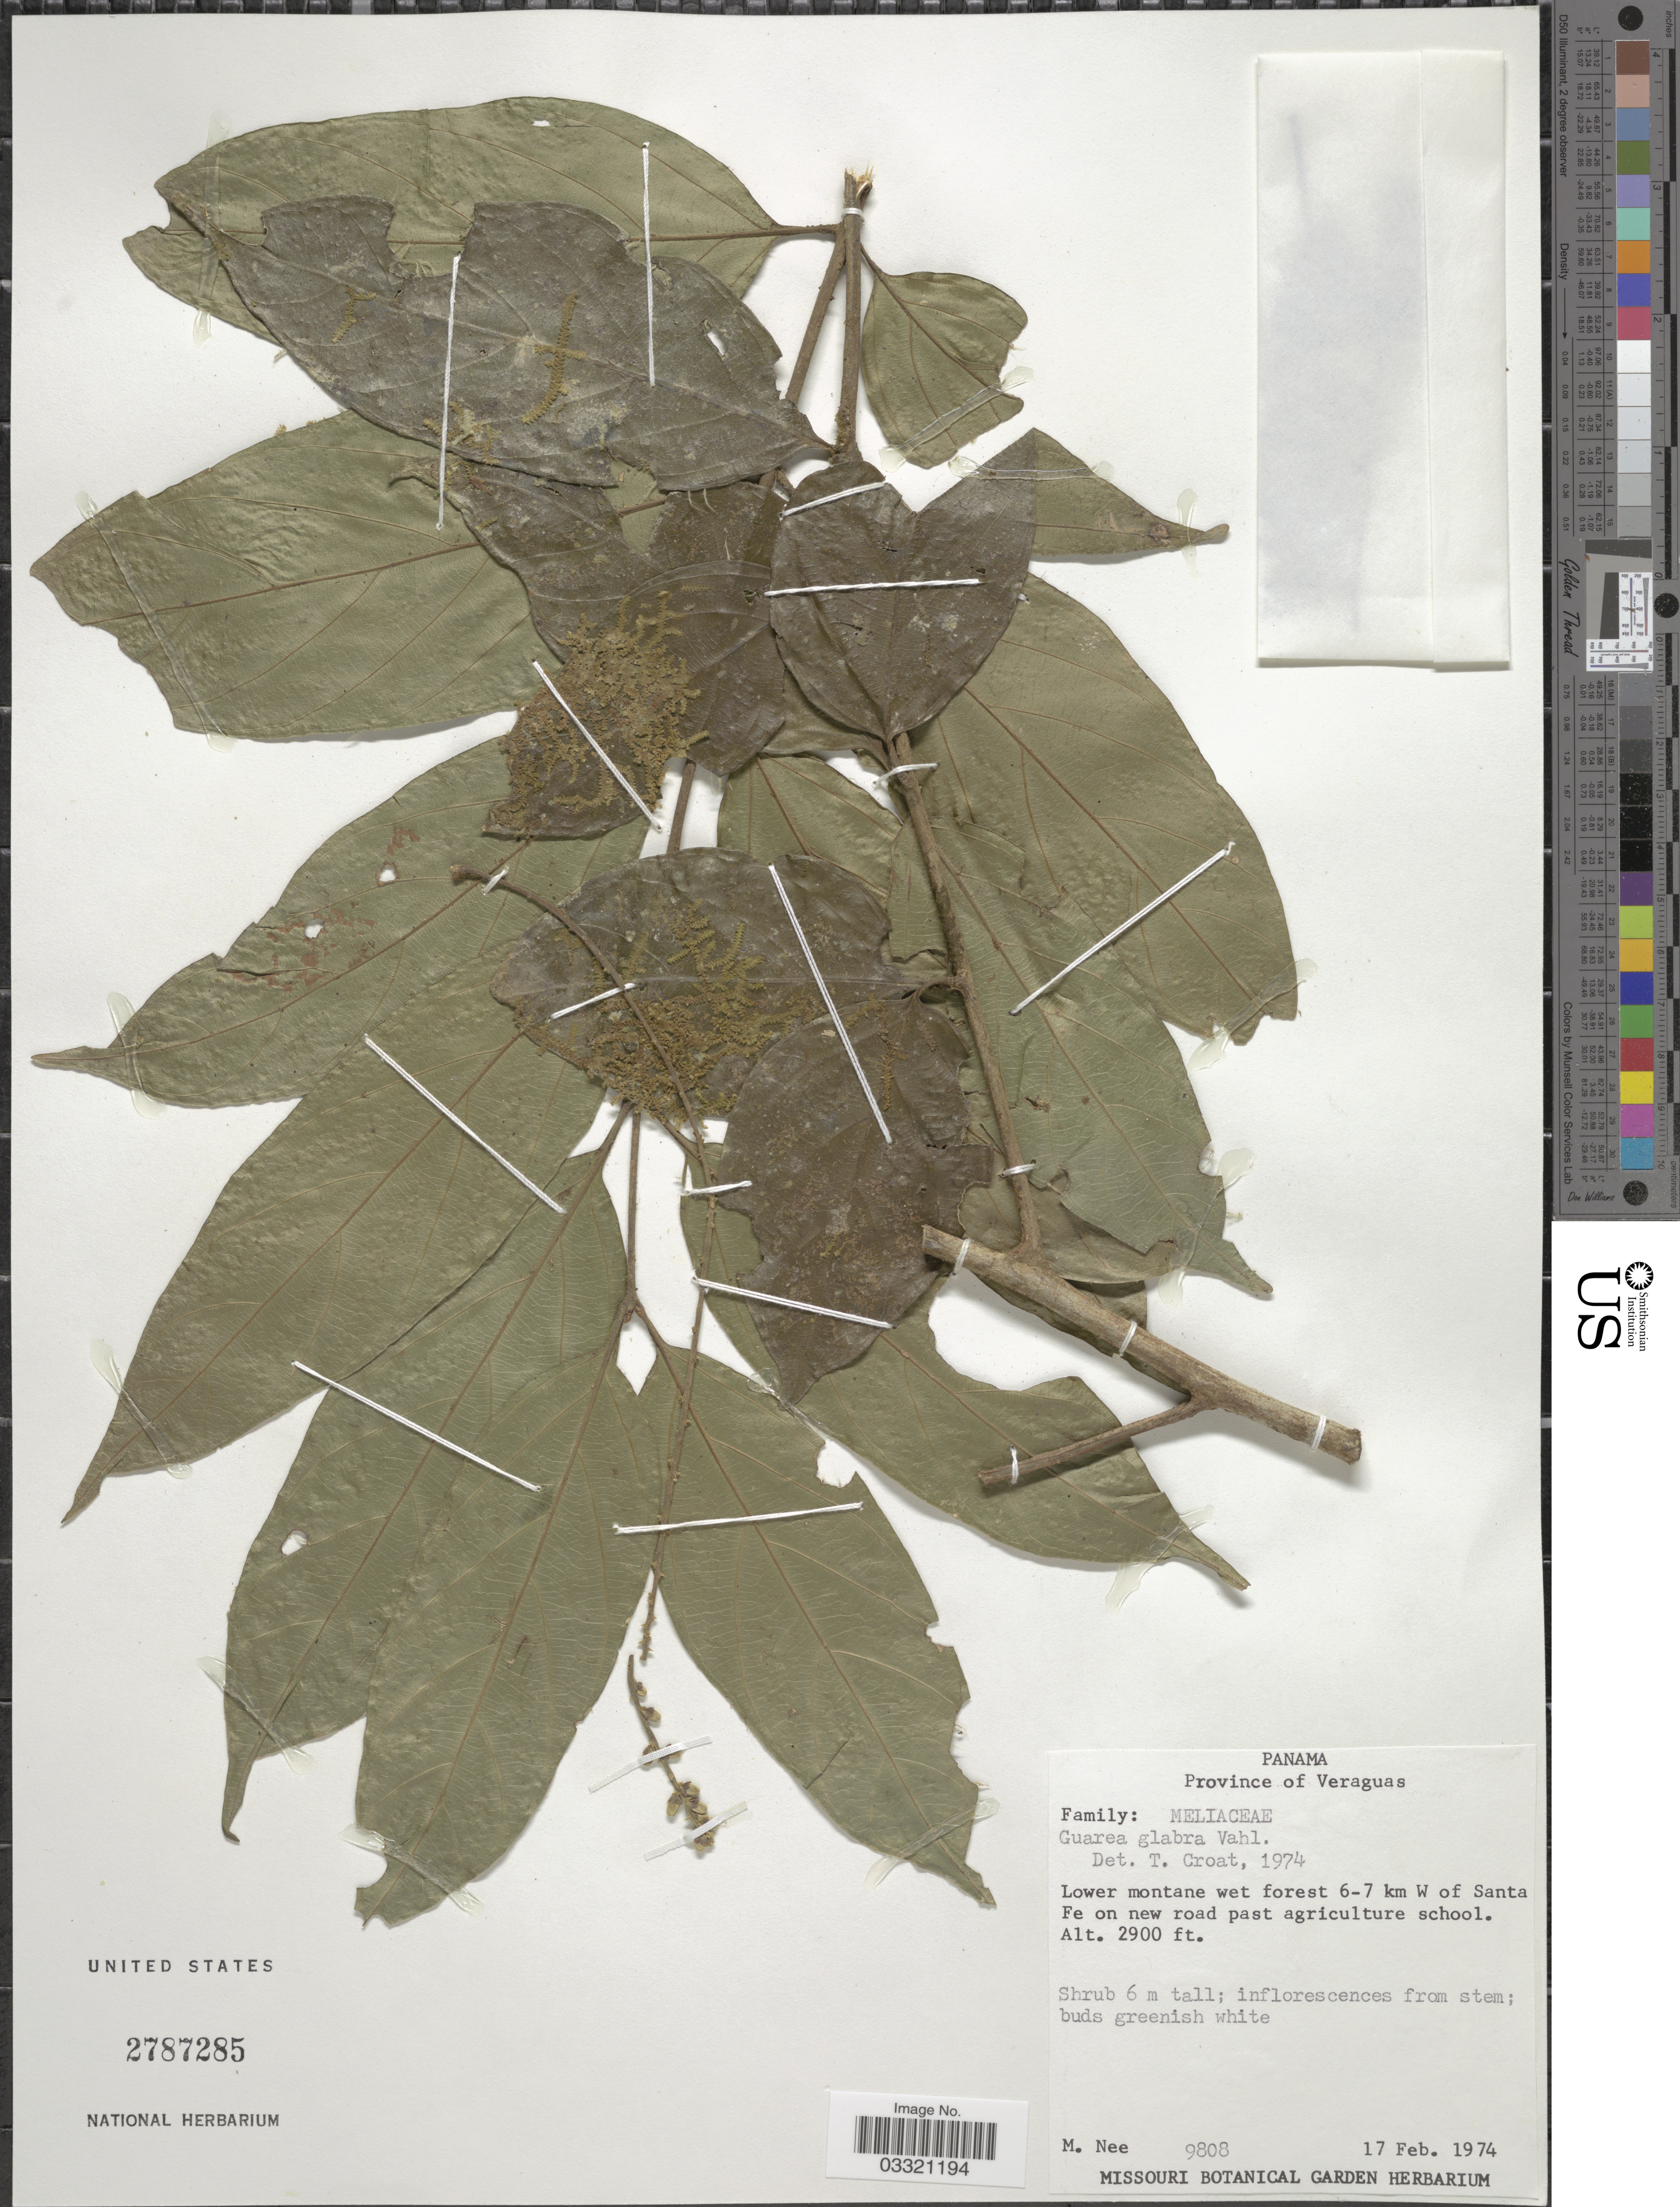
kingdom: Plantae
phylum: Tracheophyta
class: Magnoliopsida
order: Sapindales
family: Meliaceae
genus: Guarea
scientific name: Guarea glabra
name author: Vahl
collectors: M. Nee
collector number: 9808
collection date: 1974-02-17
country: Panama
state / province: Veraguas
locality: Lower montane wet forest 6-7 km W of Santa Fe on new road past agriculture school.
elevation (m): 884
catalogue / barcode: US 2787285